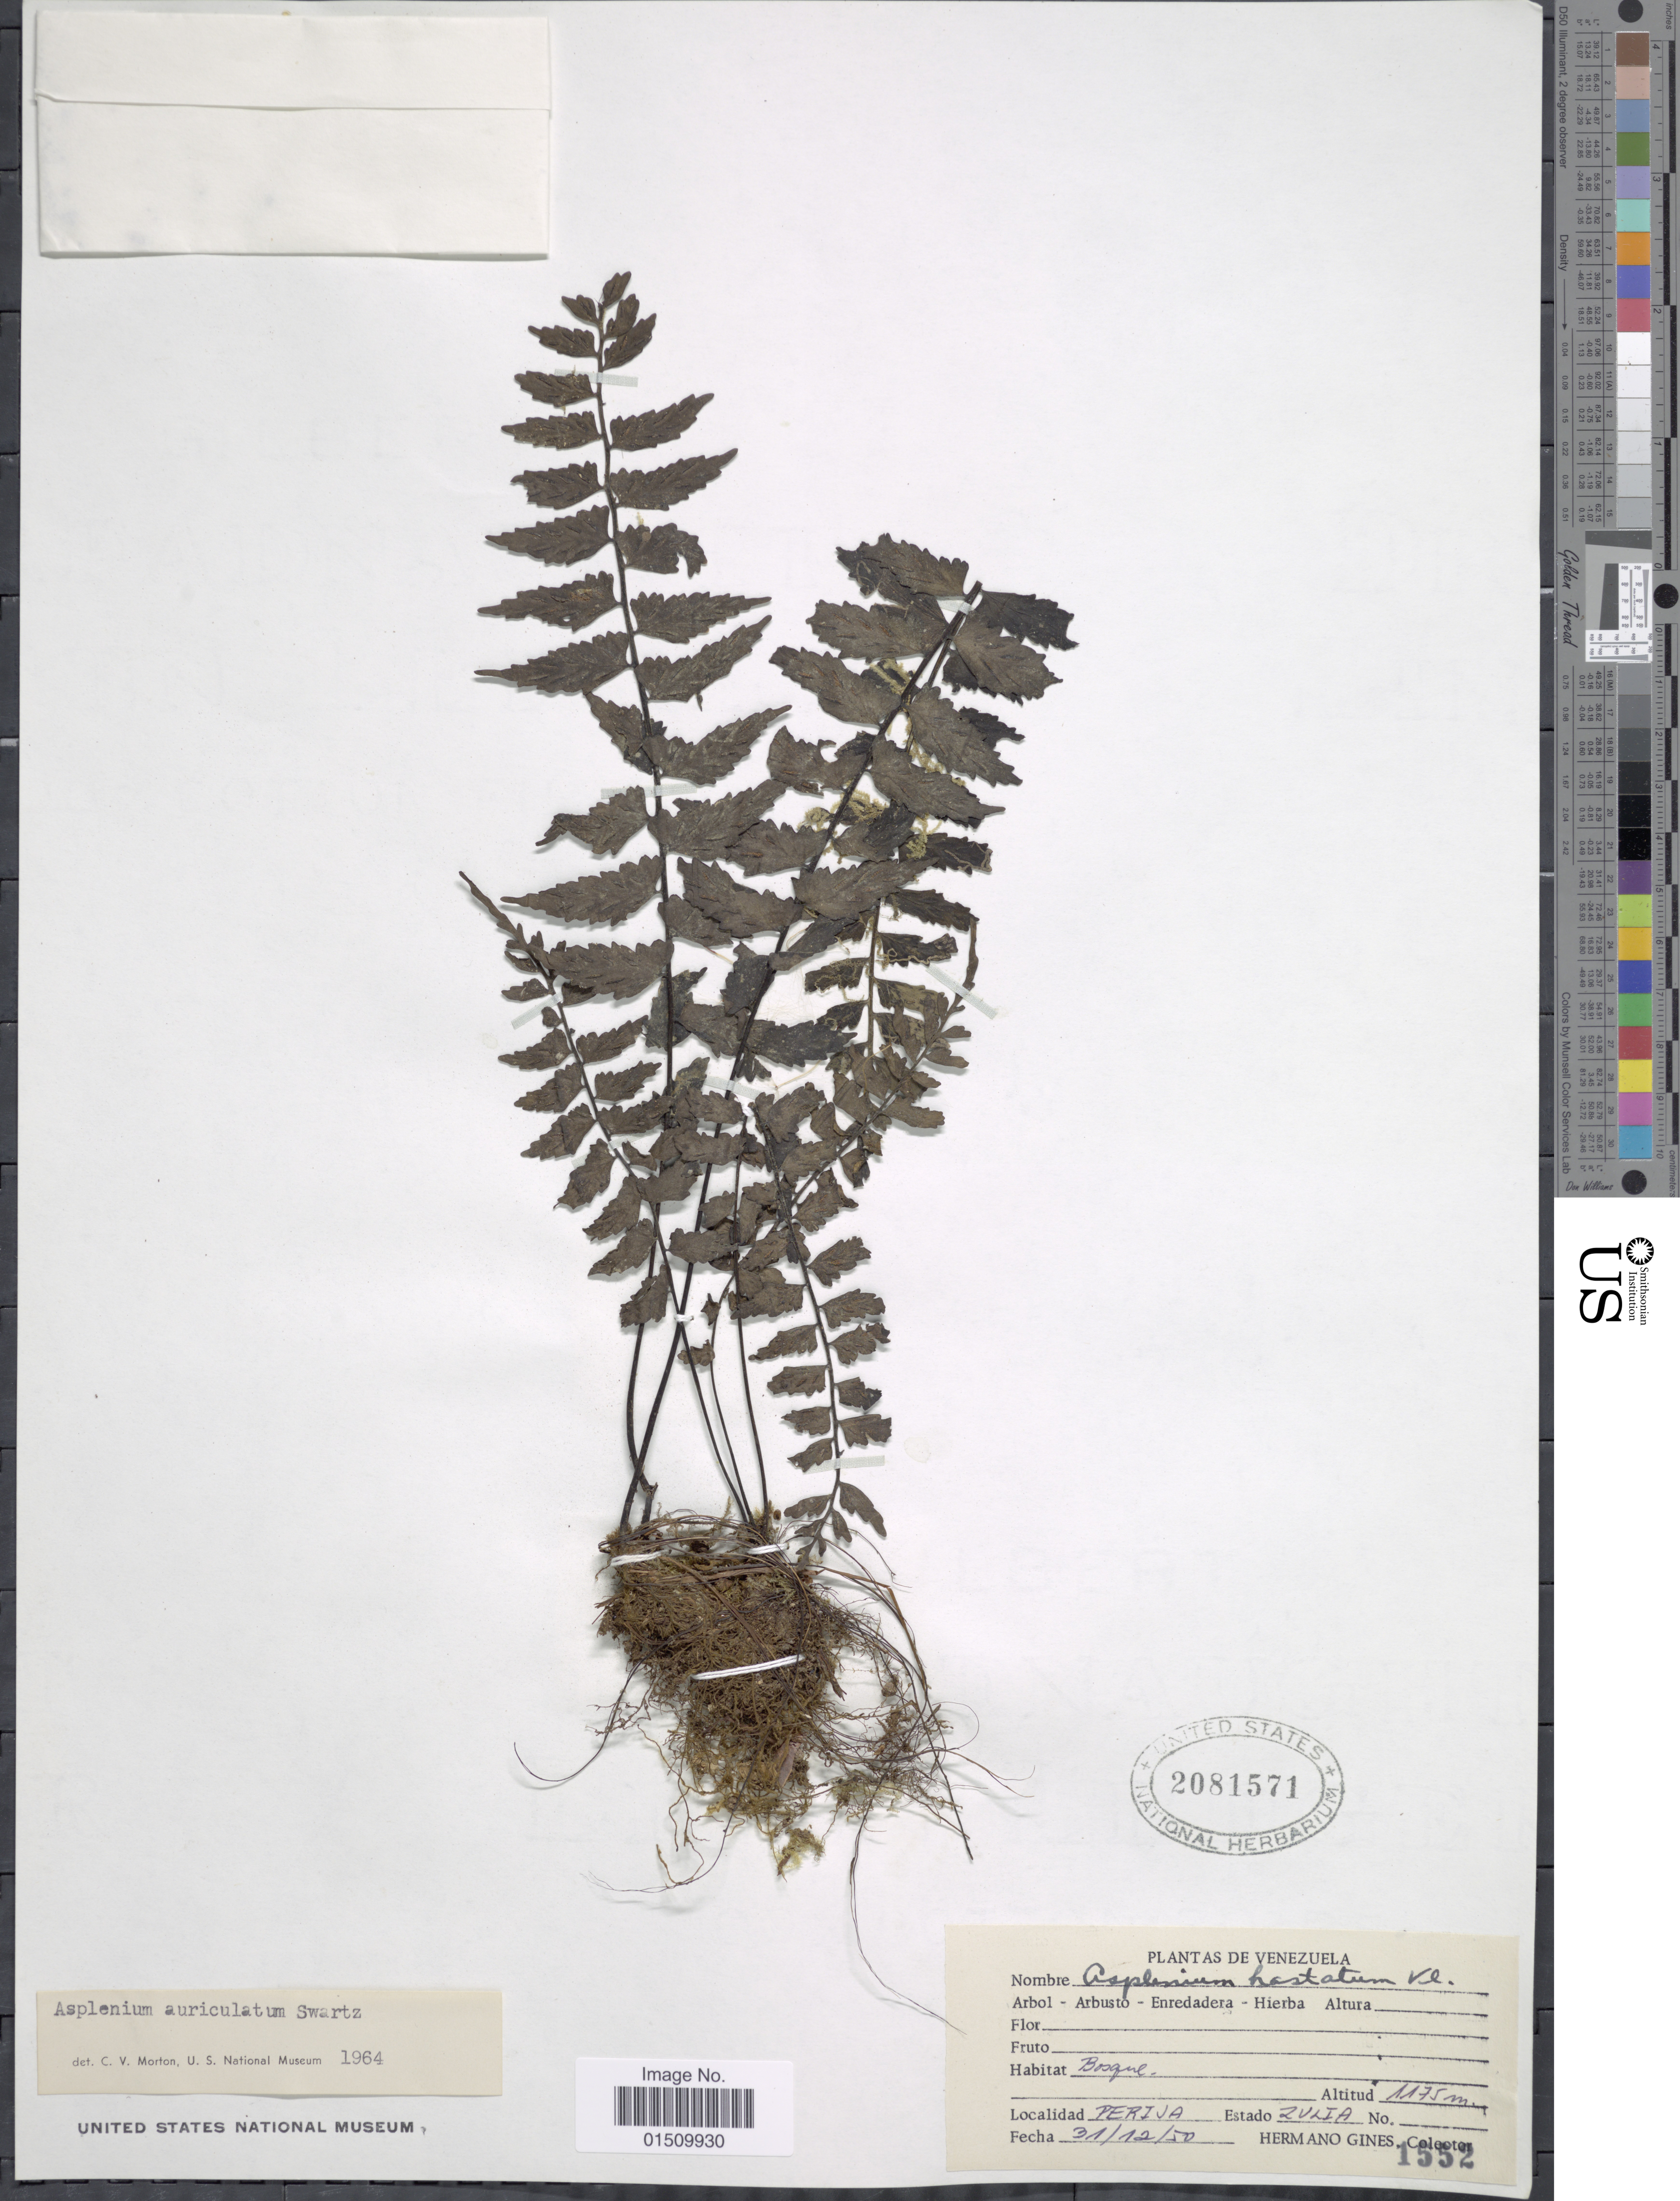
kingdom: Plantae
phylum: Tracheophyta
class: Polypodiopsida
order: Polypodiales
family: Aspleniaceae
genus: Asplenium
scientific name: Asplenium auriculatum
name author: Sw.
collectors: Bro. Gines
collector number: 1552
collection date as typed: Transcribed d/m/y: 31/12/50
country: Venezuela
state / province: Zulia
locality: Venezuela, Perija.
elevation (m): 1175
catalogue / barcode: US 2081571